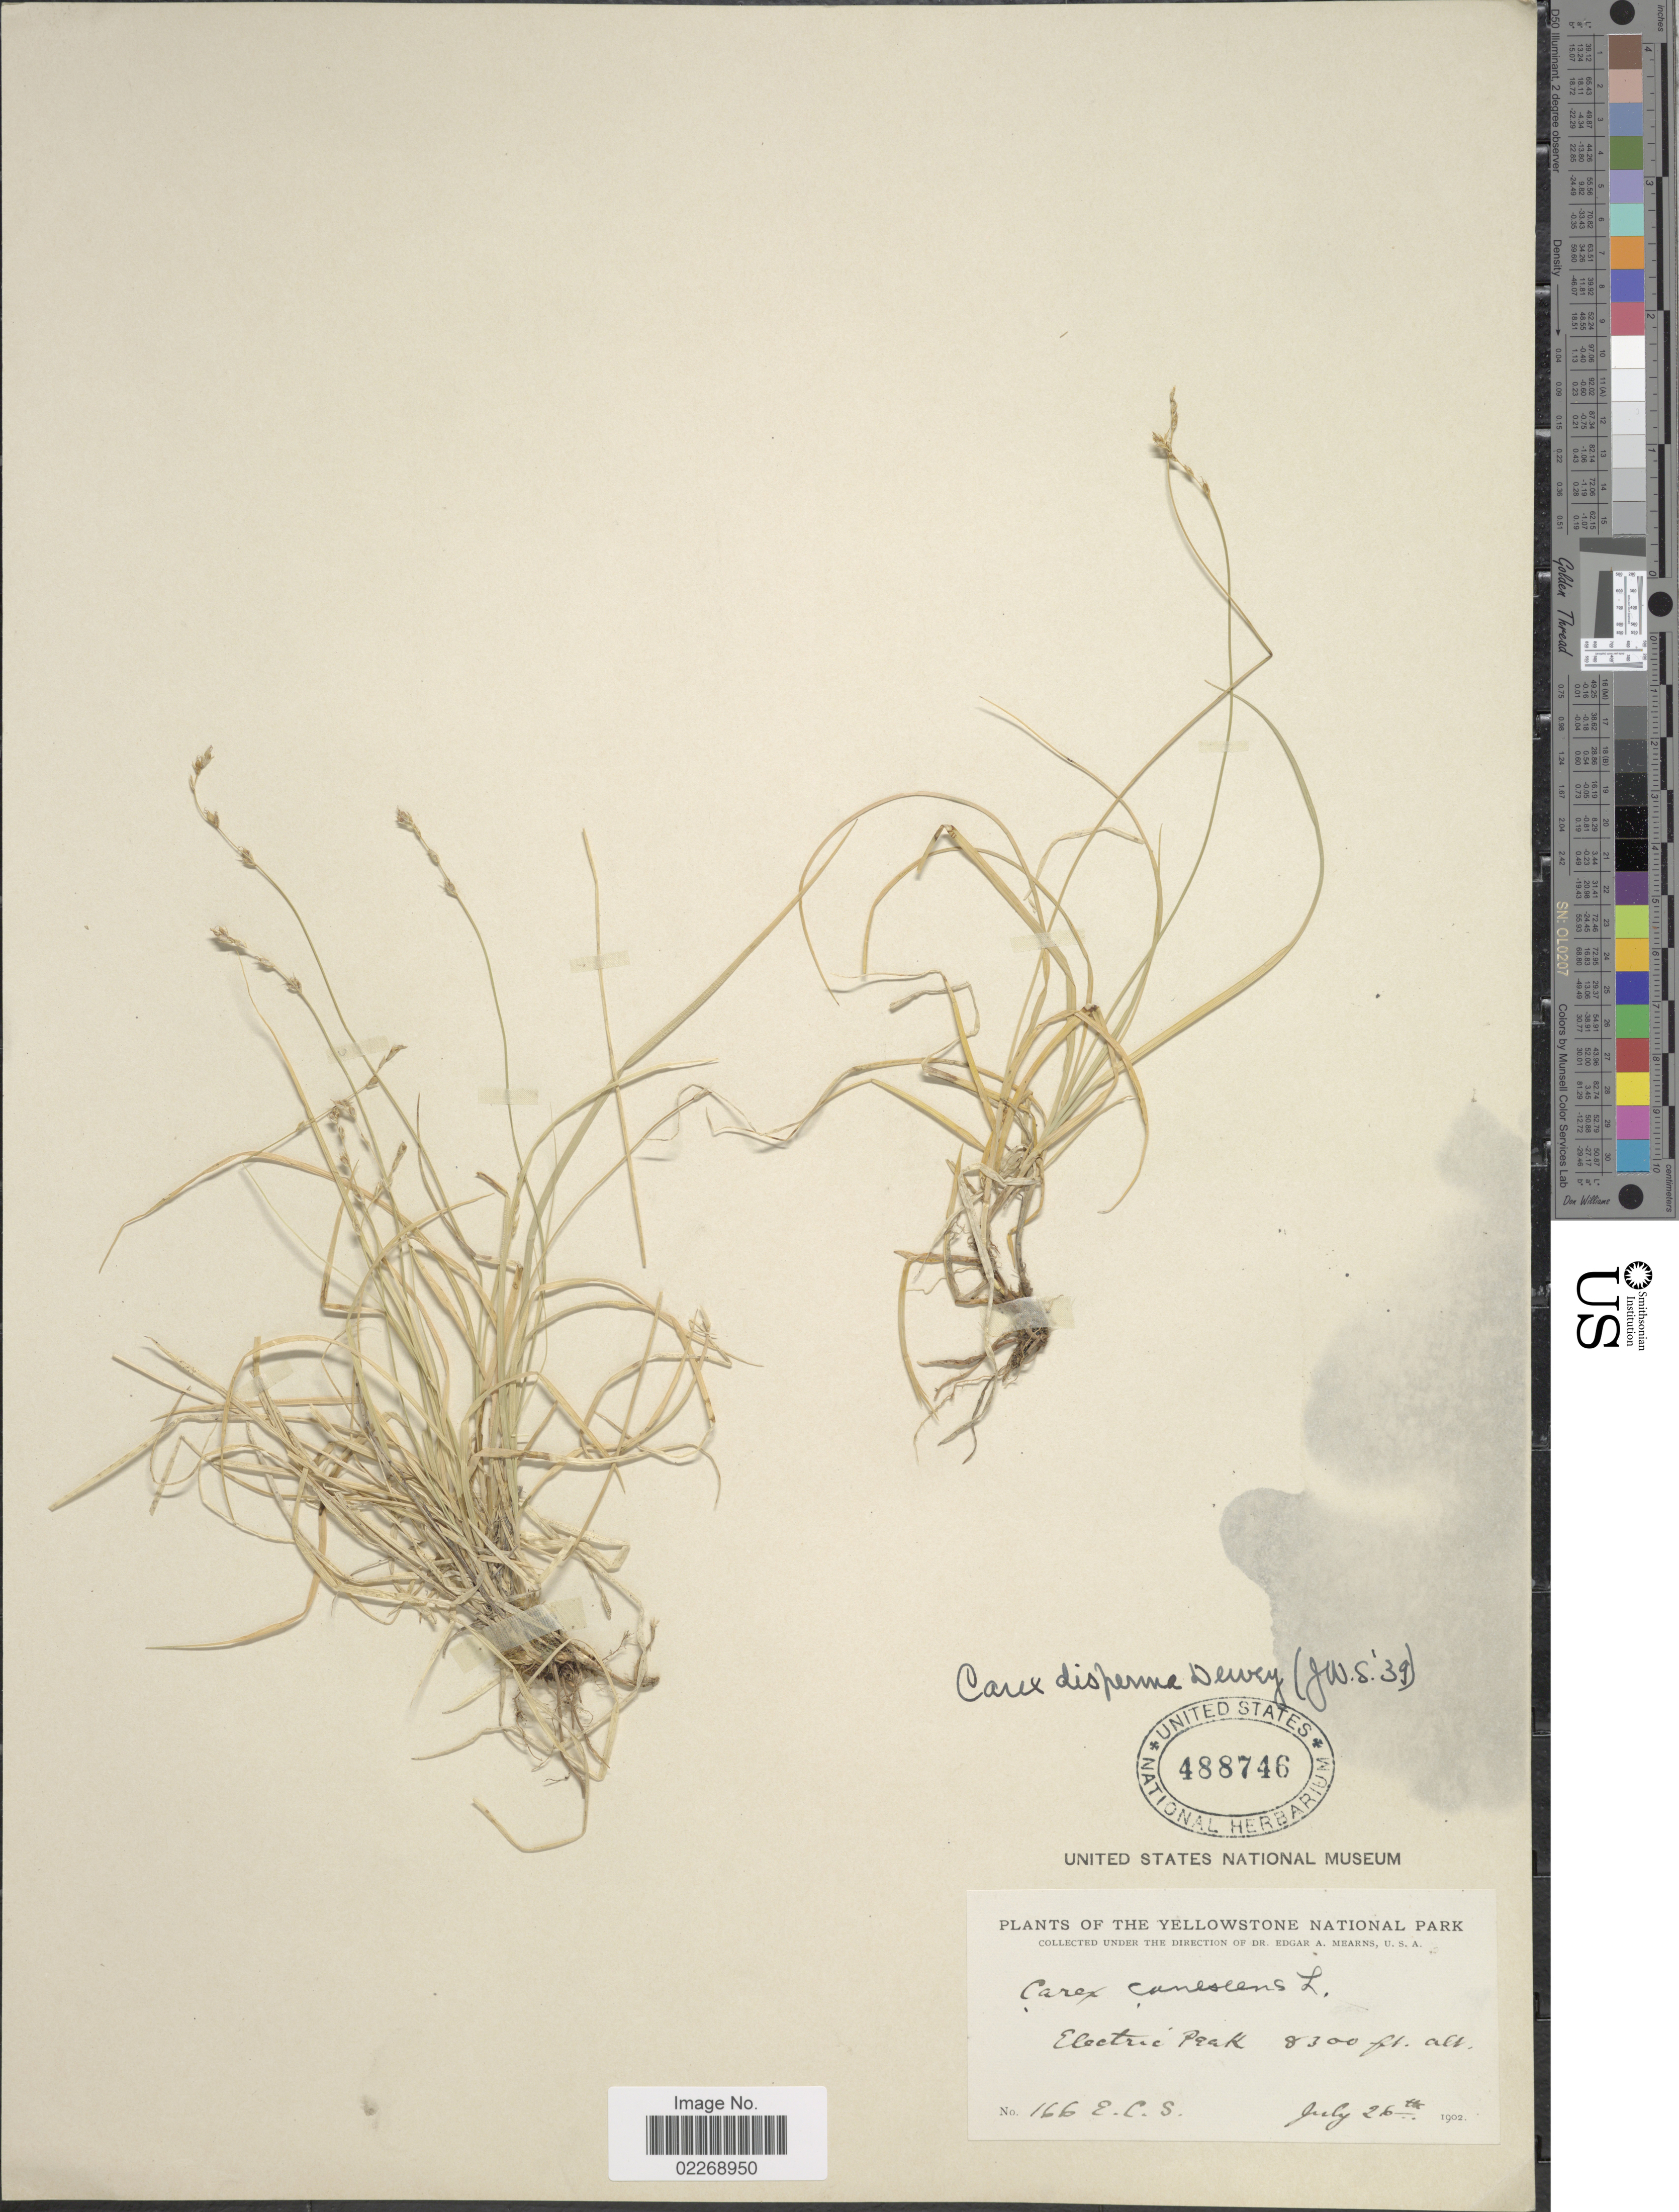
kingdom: Plantae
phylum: Tracheophyta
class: Liliopsida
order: Poales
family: Cyperaceae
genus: Carex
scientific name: Carex disperma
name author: Dewey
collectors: E. C. Smith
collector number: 166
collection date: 1902-07-26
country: United States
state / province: Montana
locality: The Yellowstone National Park, Electric Peak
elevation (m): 2530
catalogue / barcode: US 488746